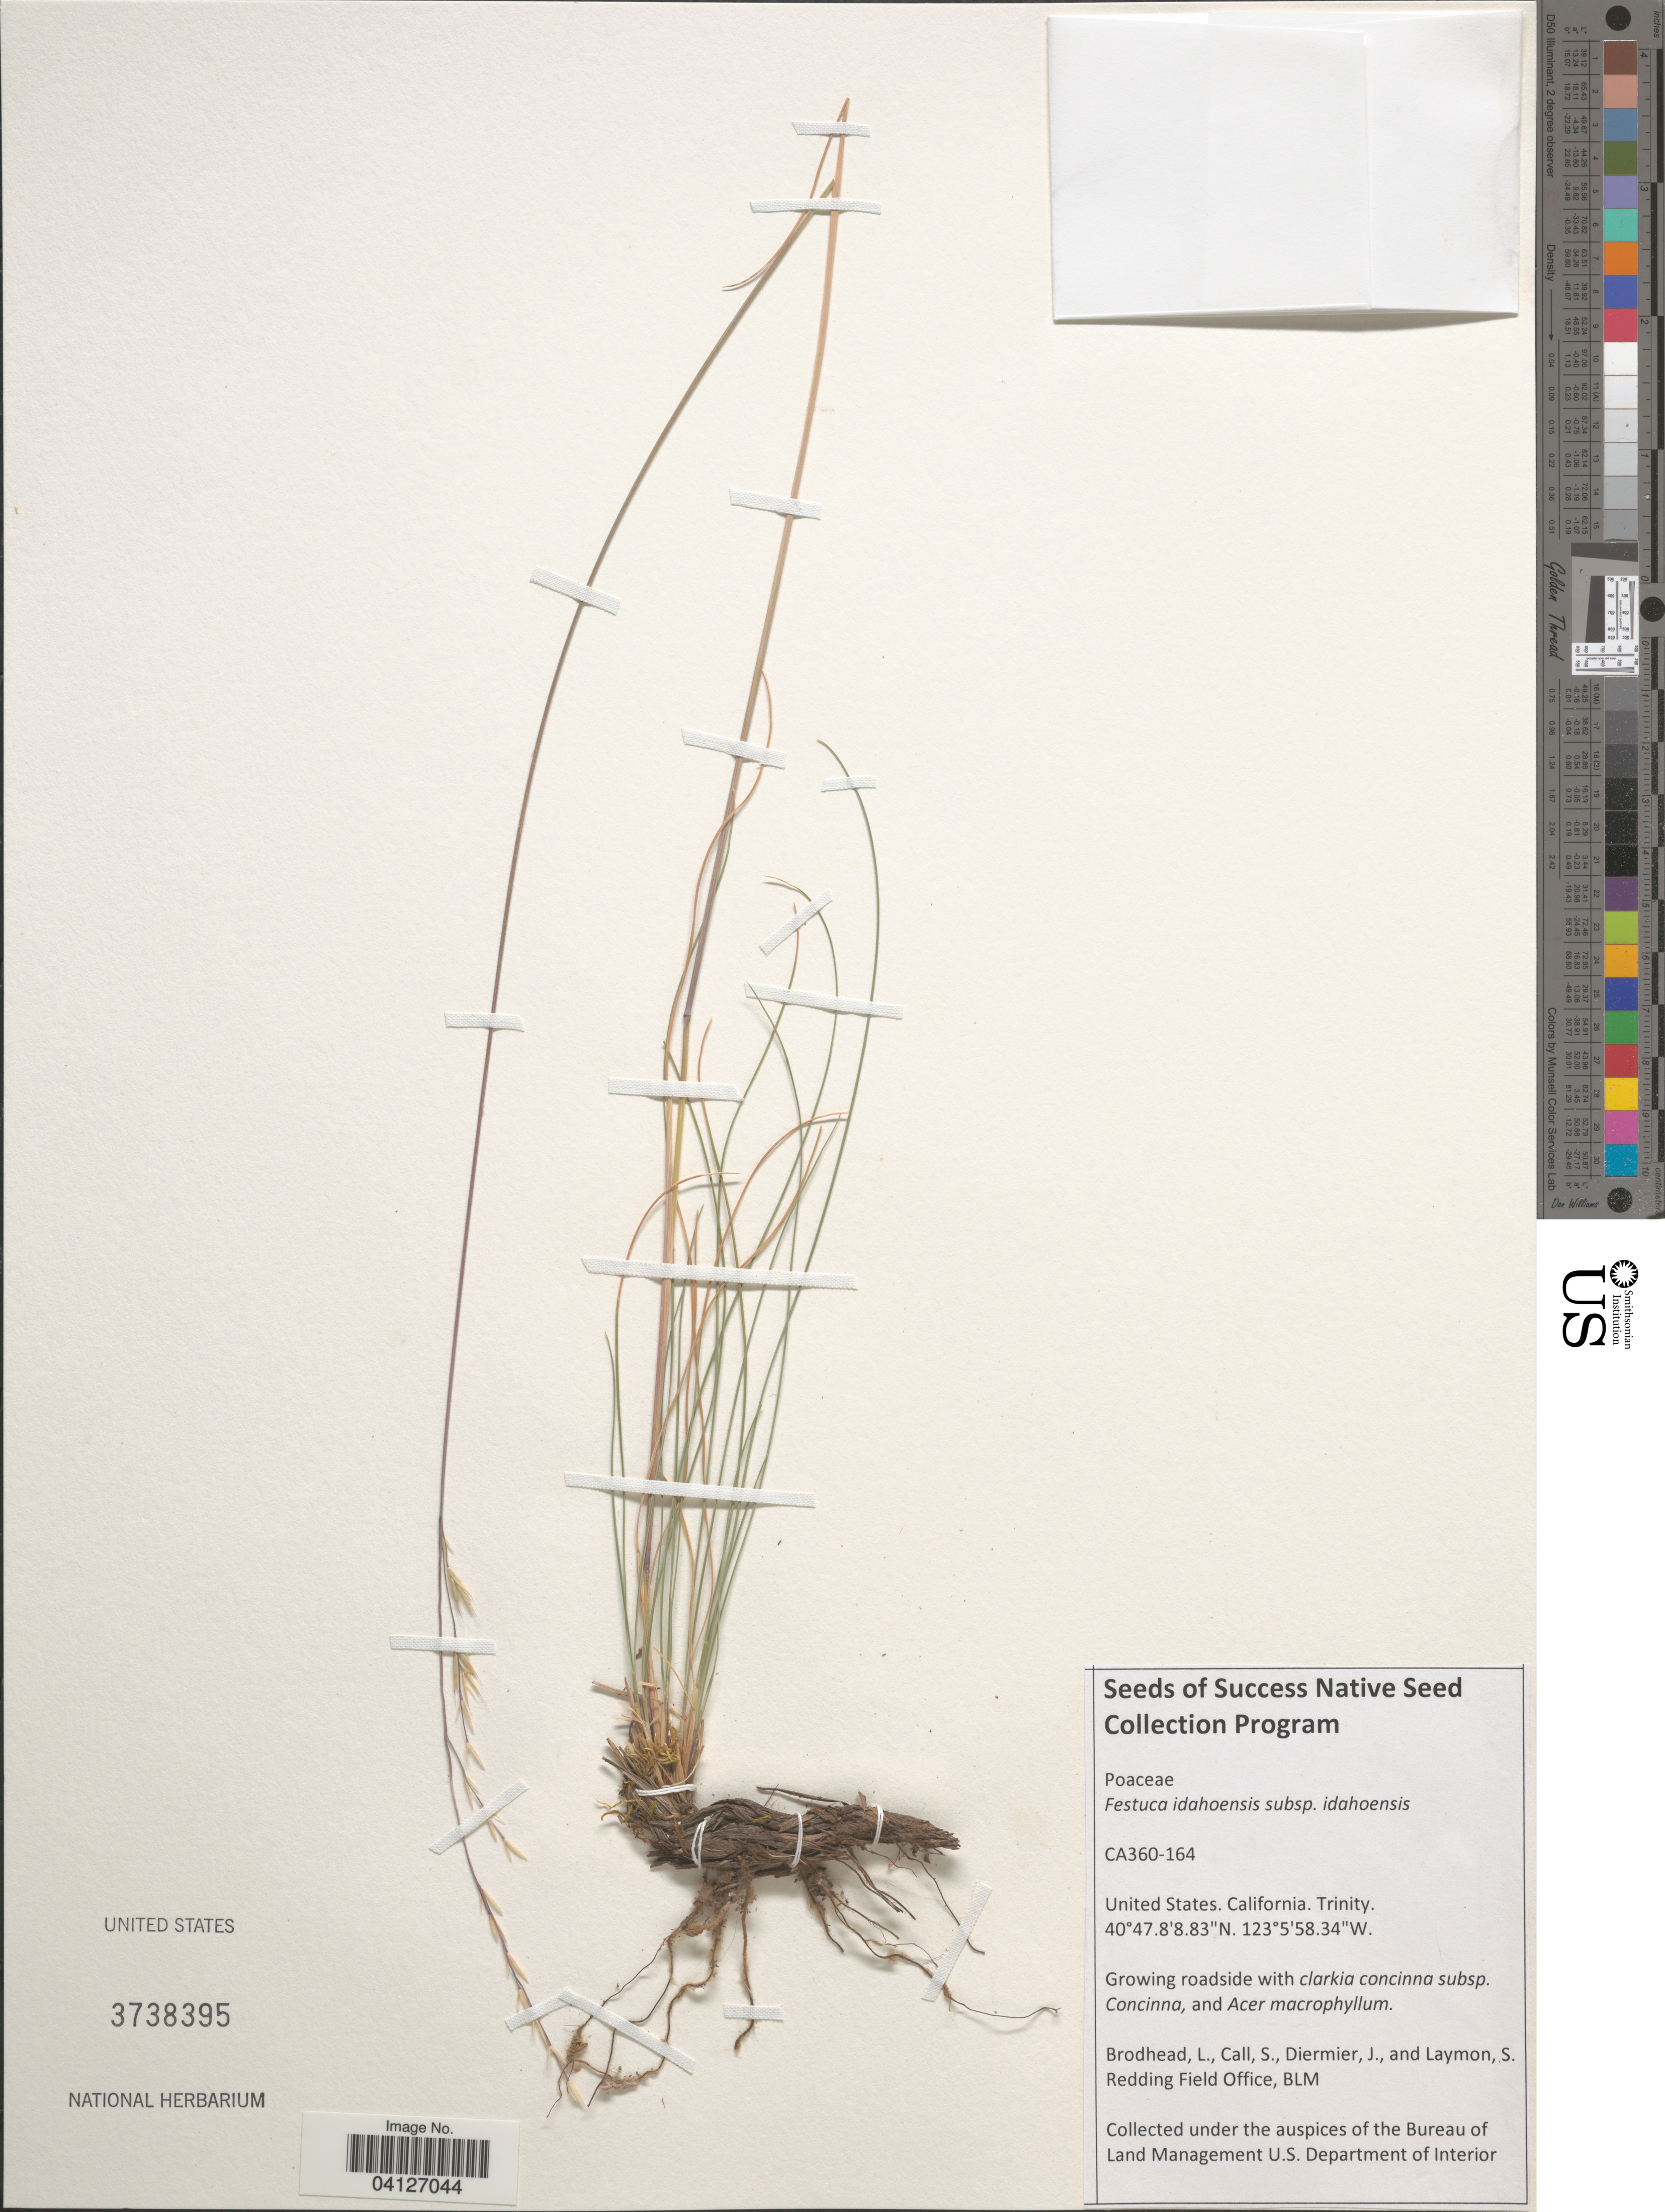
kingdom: Plantae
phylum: Tracheophyta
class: Liliopsida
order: Poales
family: Poaceae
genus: Festuca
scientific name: Festuca idahoensis subsp. idahoensis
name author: Elmer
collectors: L. Brodhead, S. Call, J. Diermier & S. Laymon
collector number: CA360-164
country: United States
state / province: California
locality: Trinity.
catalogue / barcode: US 3738395